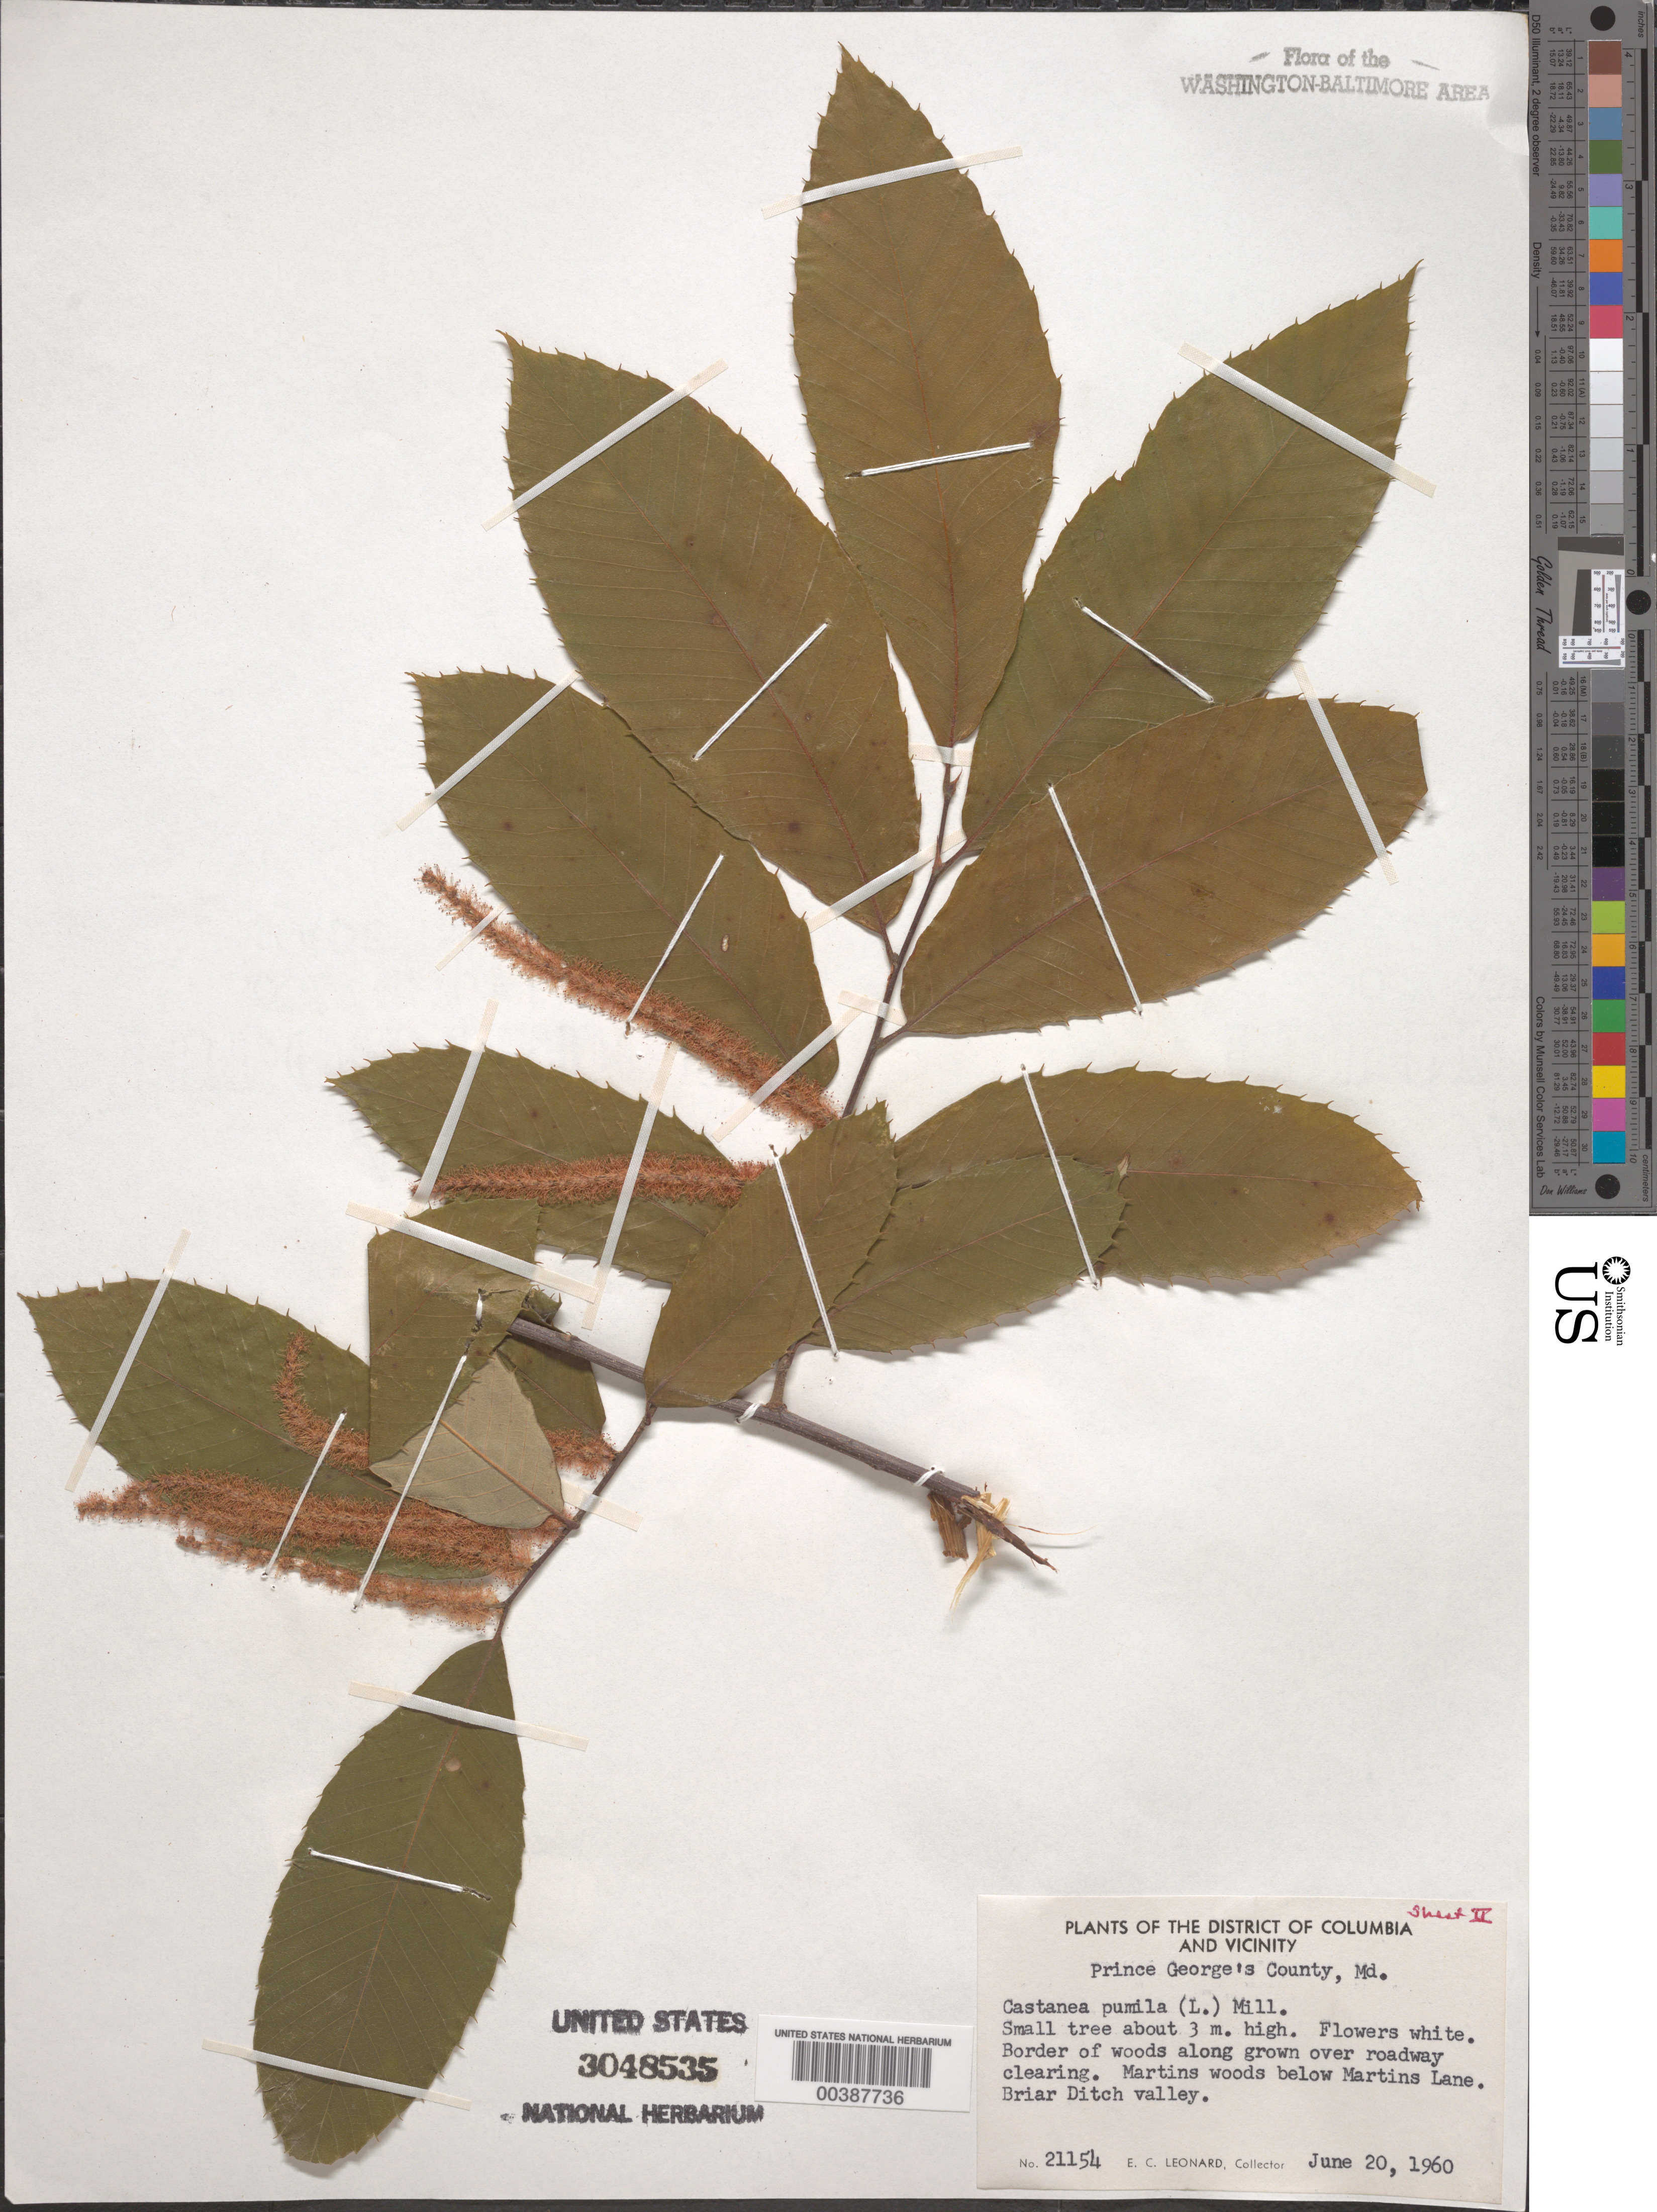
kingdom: Plantae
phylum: Tracheophyta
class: Magnoliopsida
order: Fagales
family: Fagaceae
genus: Castanea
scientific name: Castanea pumila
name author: (L.) Mill.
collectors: E. C. Leonard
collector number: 21154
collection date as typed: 20 Jun 1960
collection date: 1960-06-20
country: United States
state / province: Maryland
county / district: Prince George's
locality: Martins Woods below Martins Lane, Briar Ditch Valley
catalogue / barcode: US 3048535